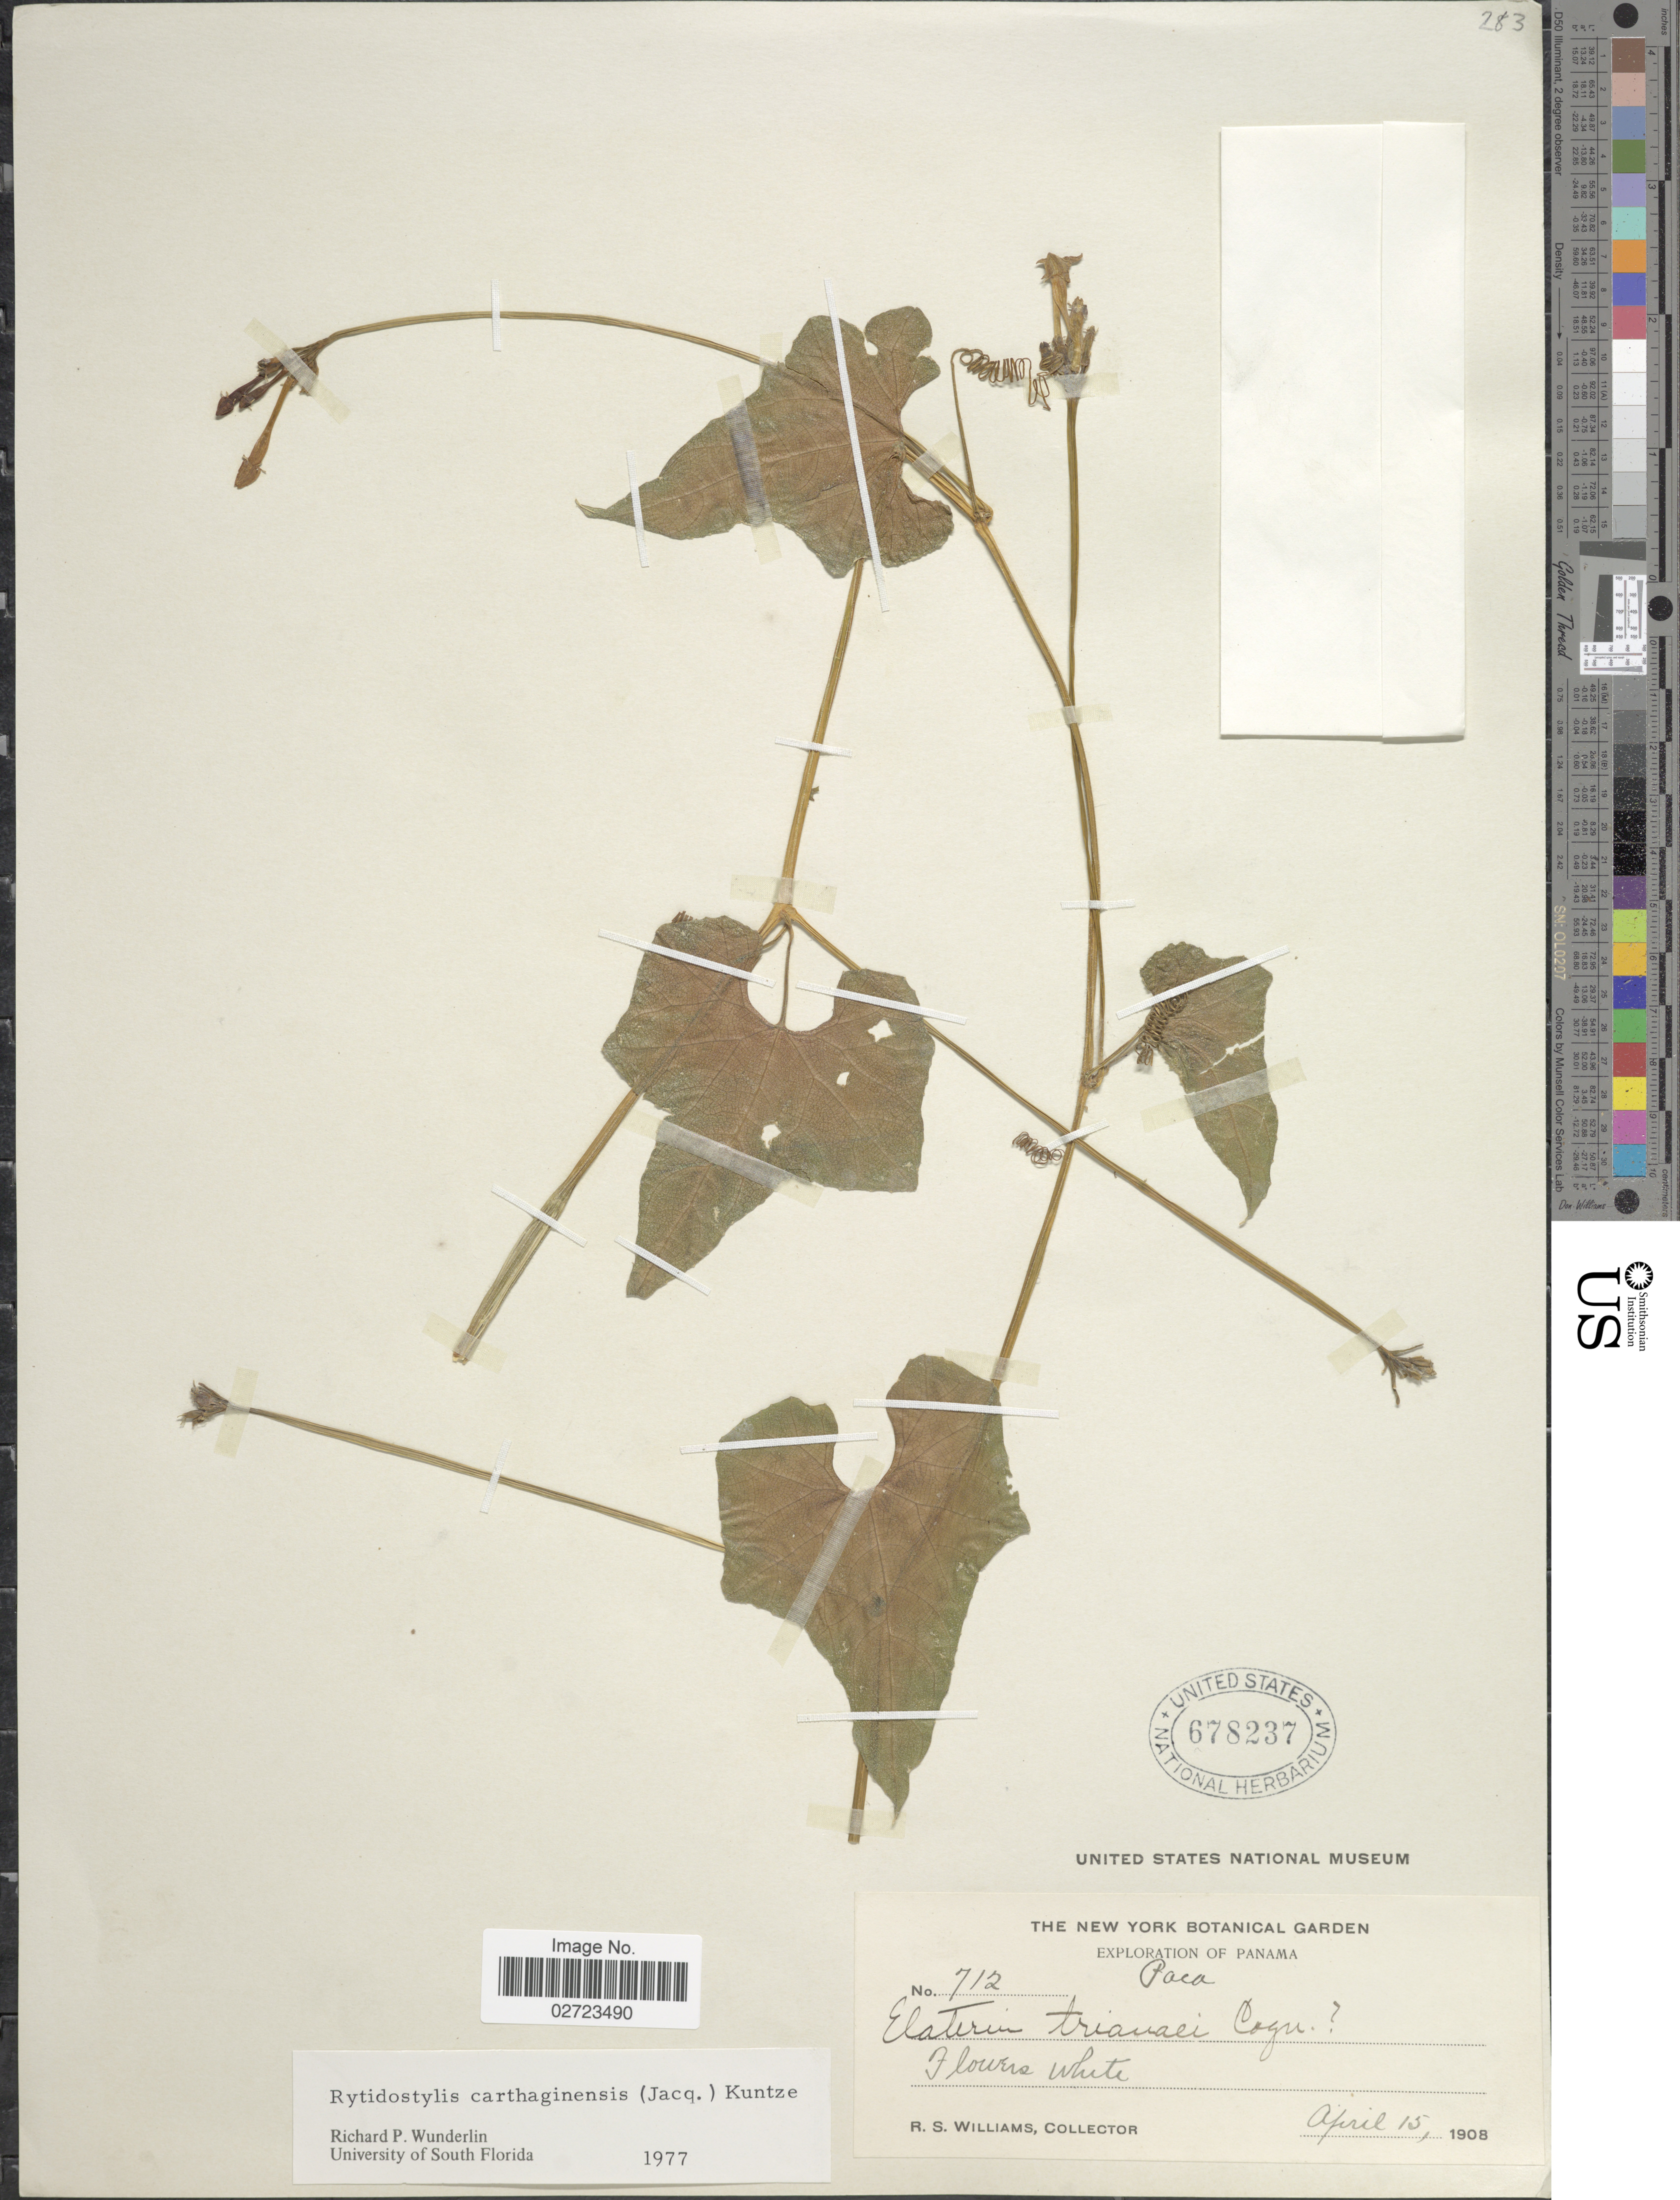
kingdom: Plantae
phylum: Tracheophyta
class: Magnoliopsida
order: Cucurbitales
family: Cucurbitaceae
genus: Cyclanthera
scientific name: Cyclanthera carthagenensis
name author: (Jacq.) H. Schaef. & S.S. Renner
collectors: R. S. Williams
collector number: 712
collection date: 1908-04-15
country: Panama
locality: Paca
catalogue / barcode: US 678237